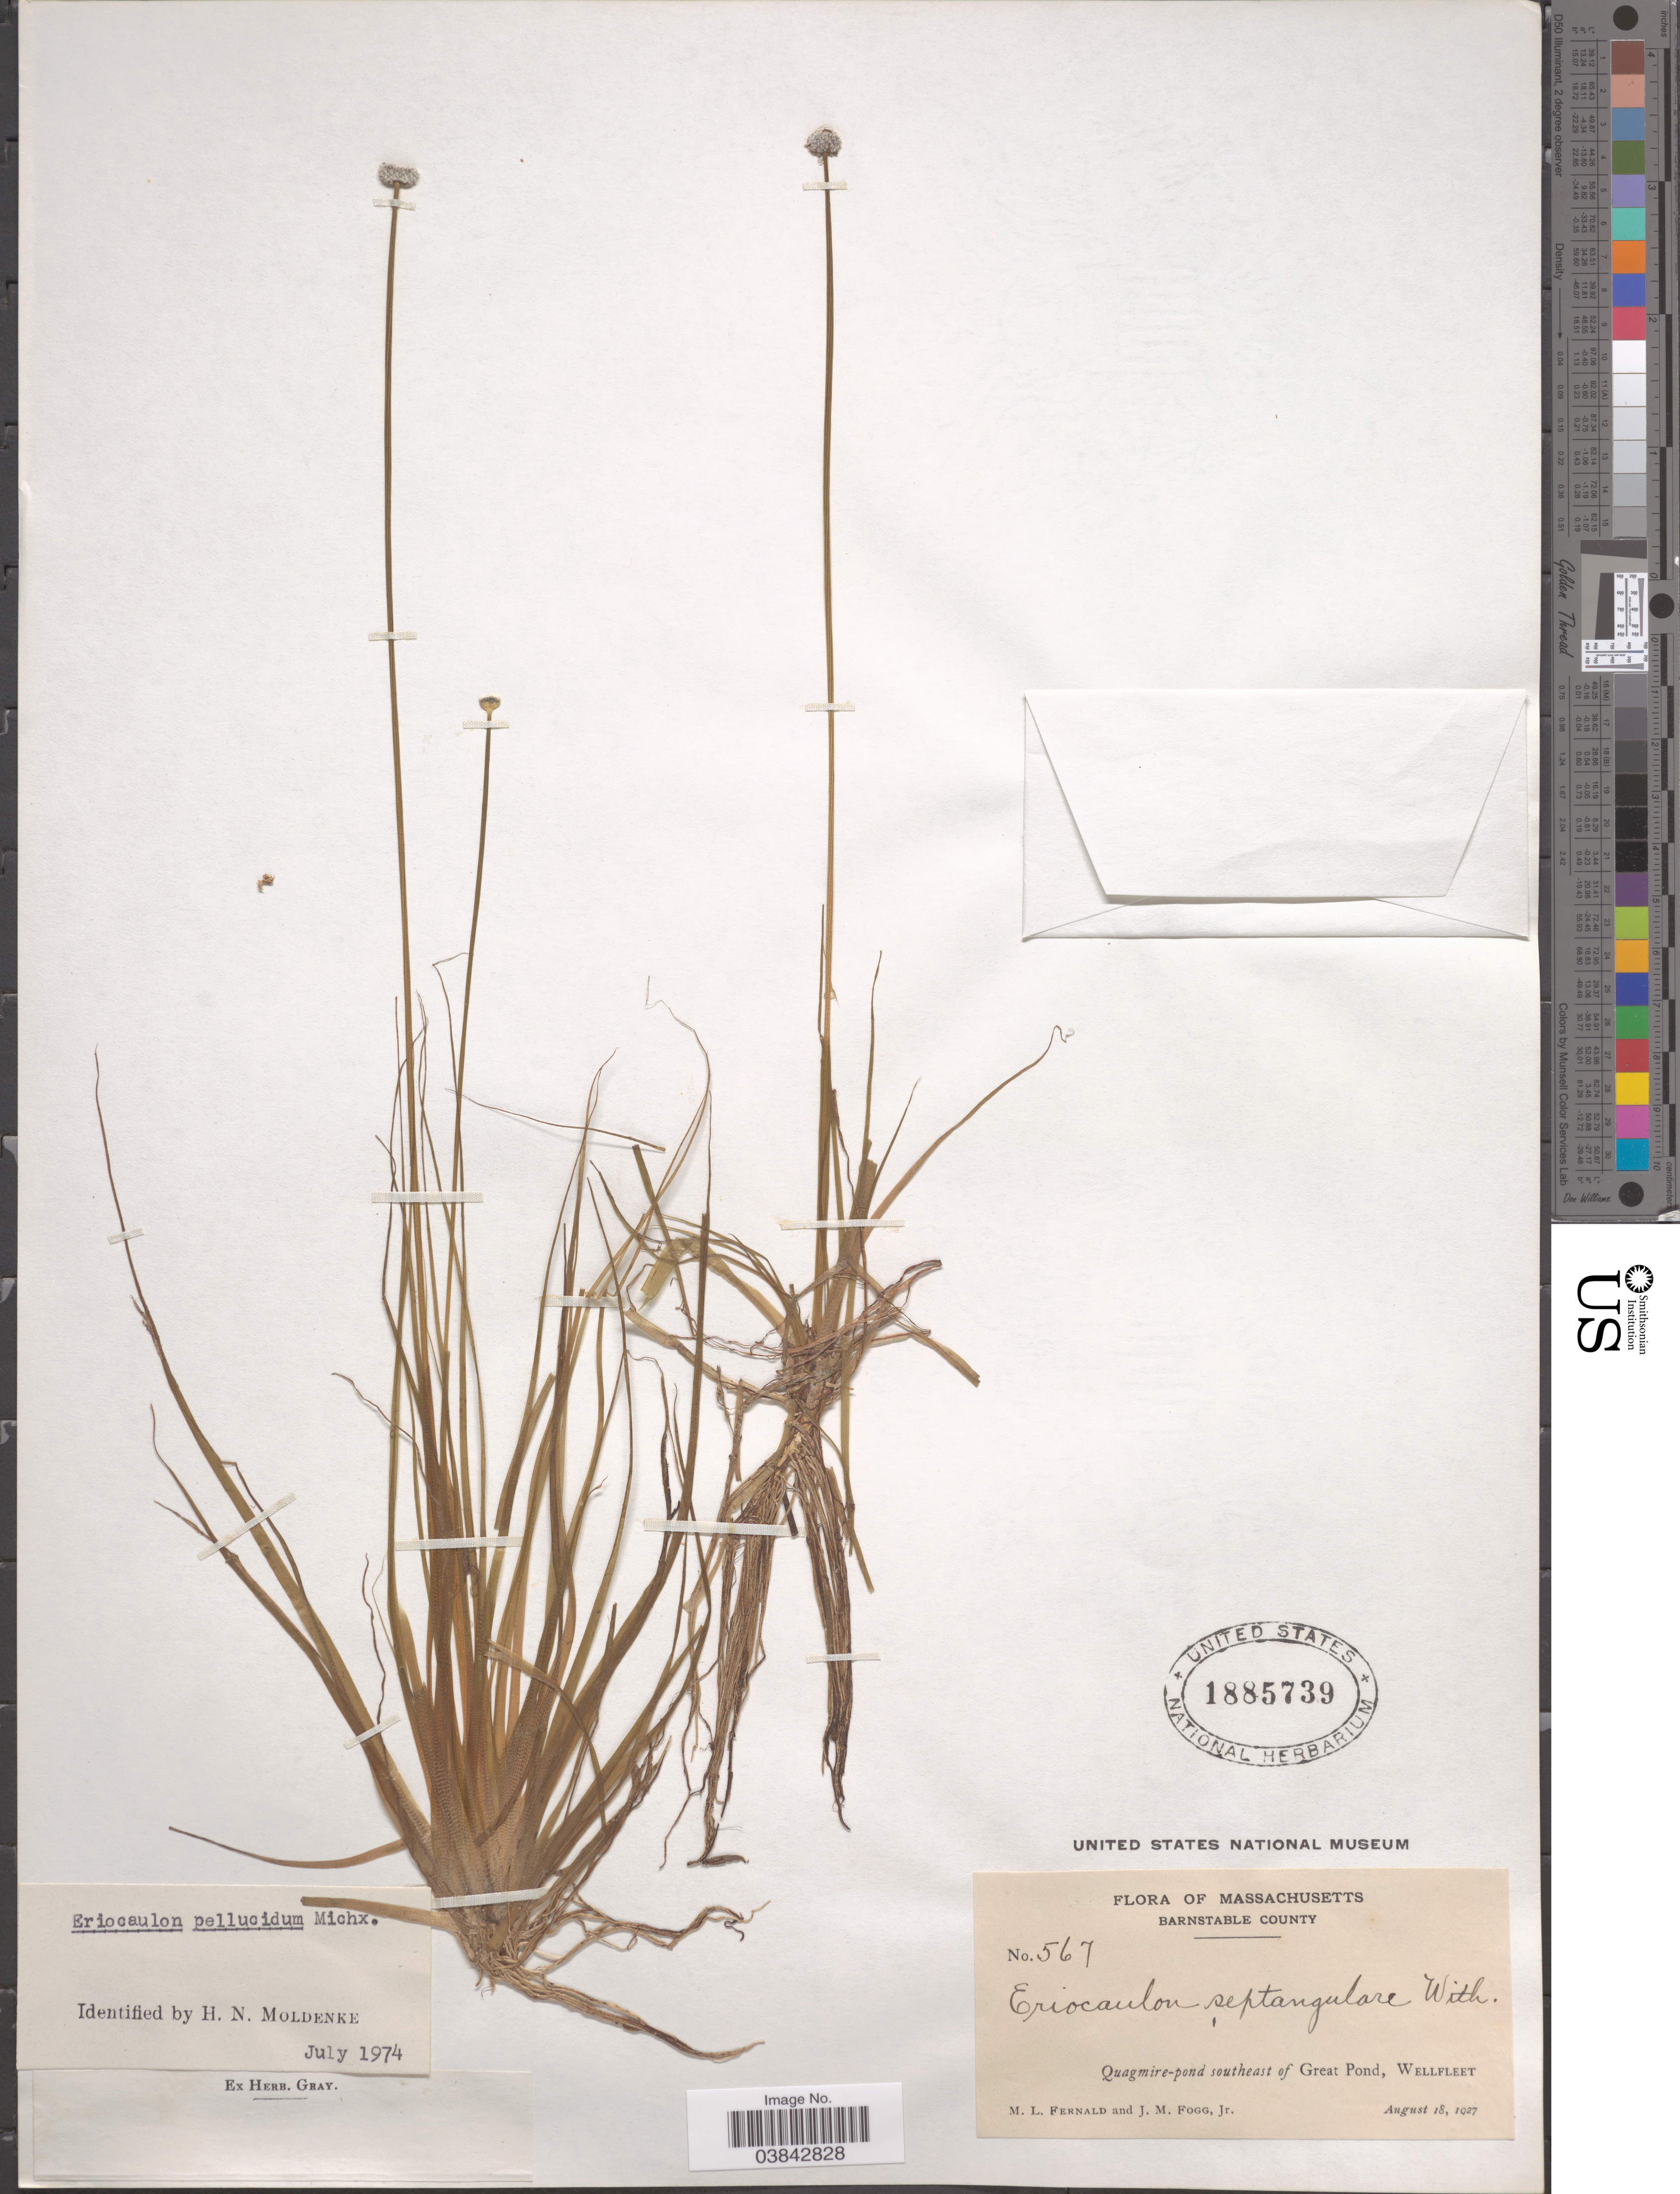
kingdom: Plantae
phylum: Tracheophyta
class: Liliopsida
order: Poales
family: Eriocaulaceae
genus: Eriocaulon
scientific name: Eriocaulon aquaticum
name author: (Hill) Druce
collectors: M. L. Fernald & J. Fogg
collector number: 567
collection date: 1927-08-18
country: United States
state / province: Massachusetts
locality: Barnstable County. Quagmire-pond southeast of Great Pond, Wellfleet.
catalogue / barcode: US 1885739